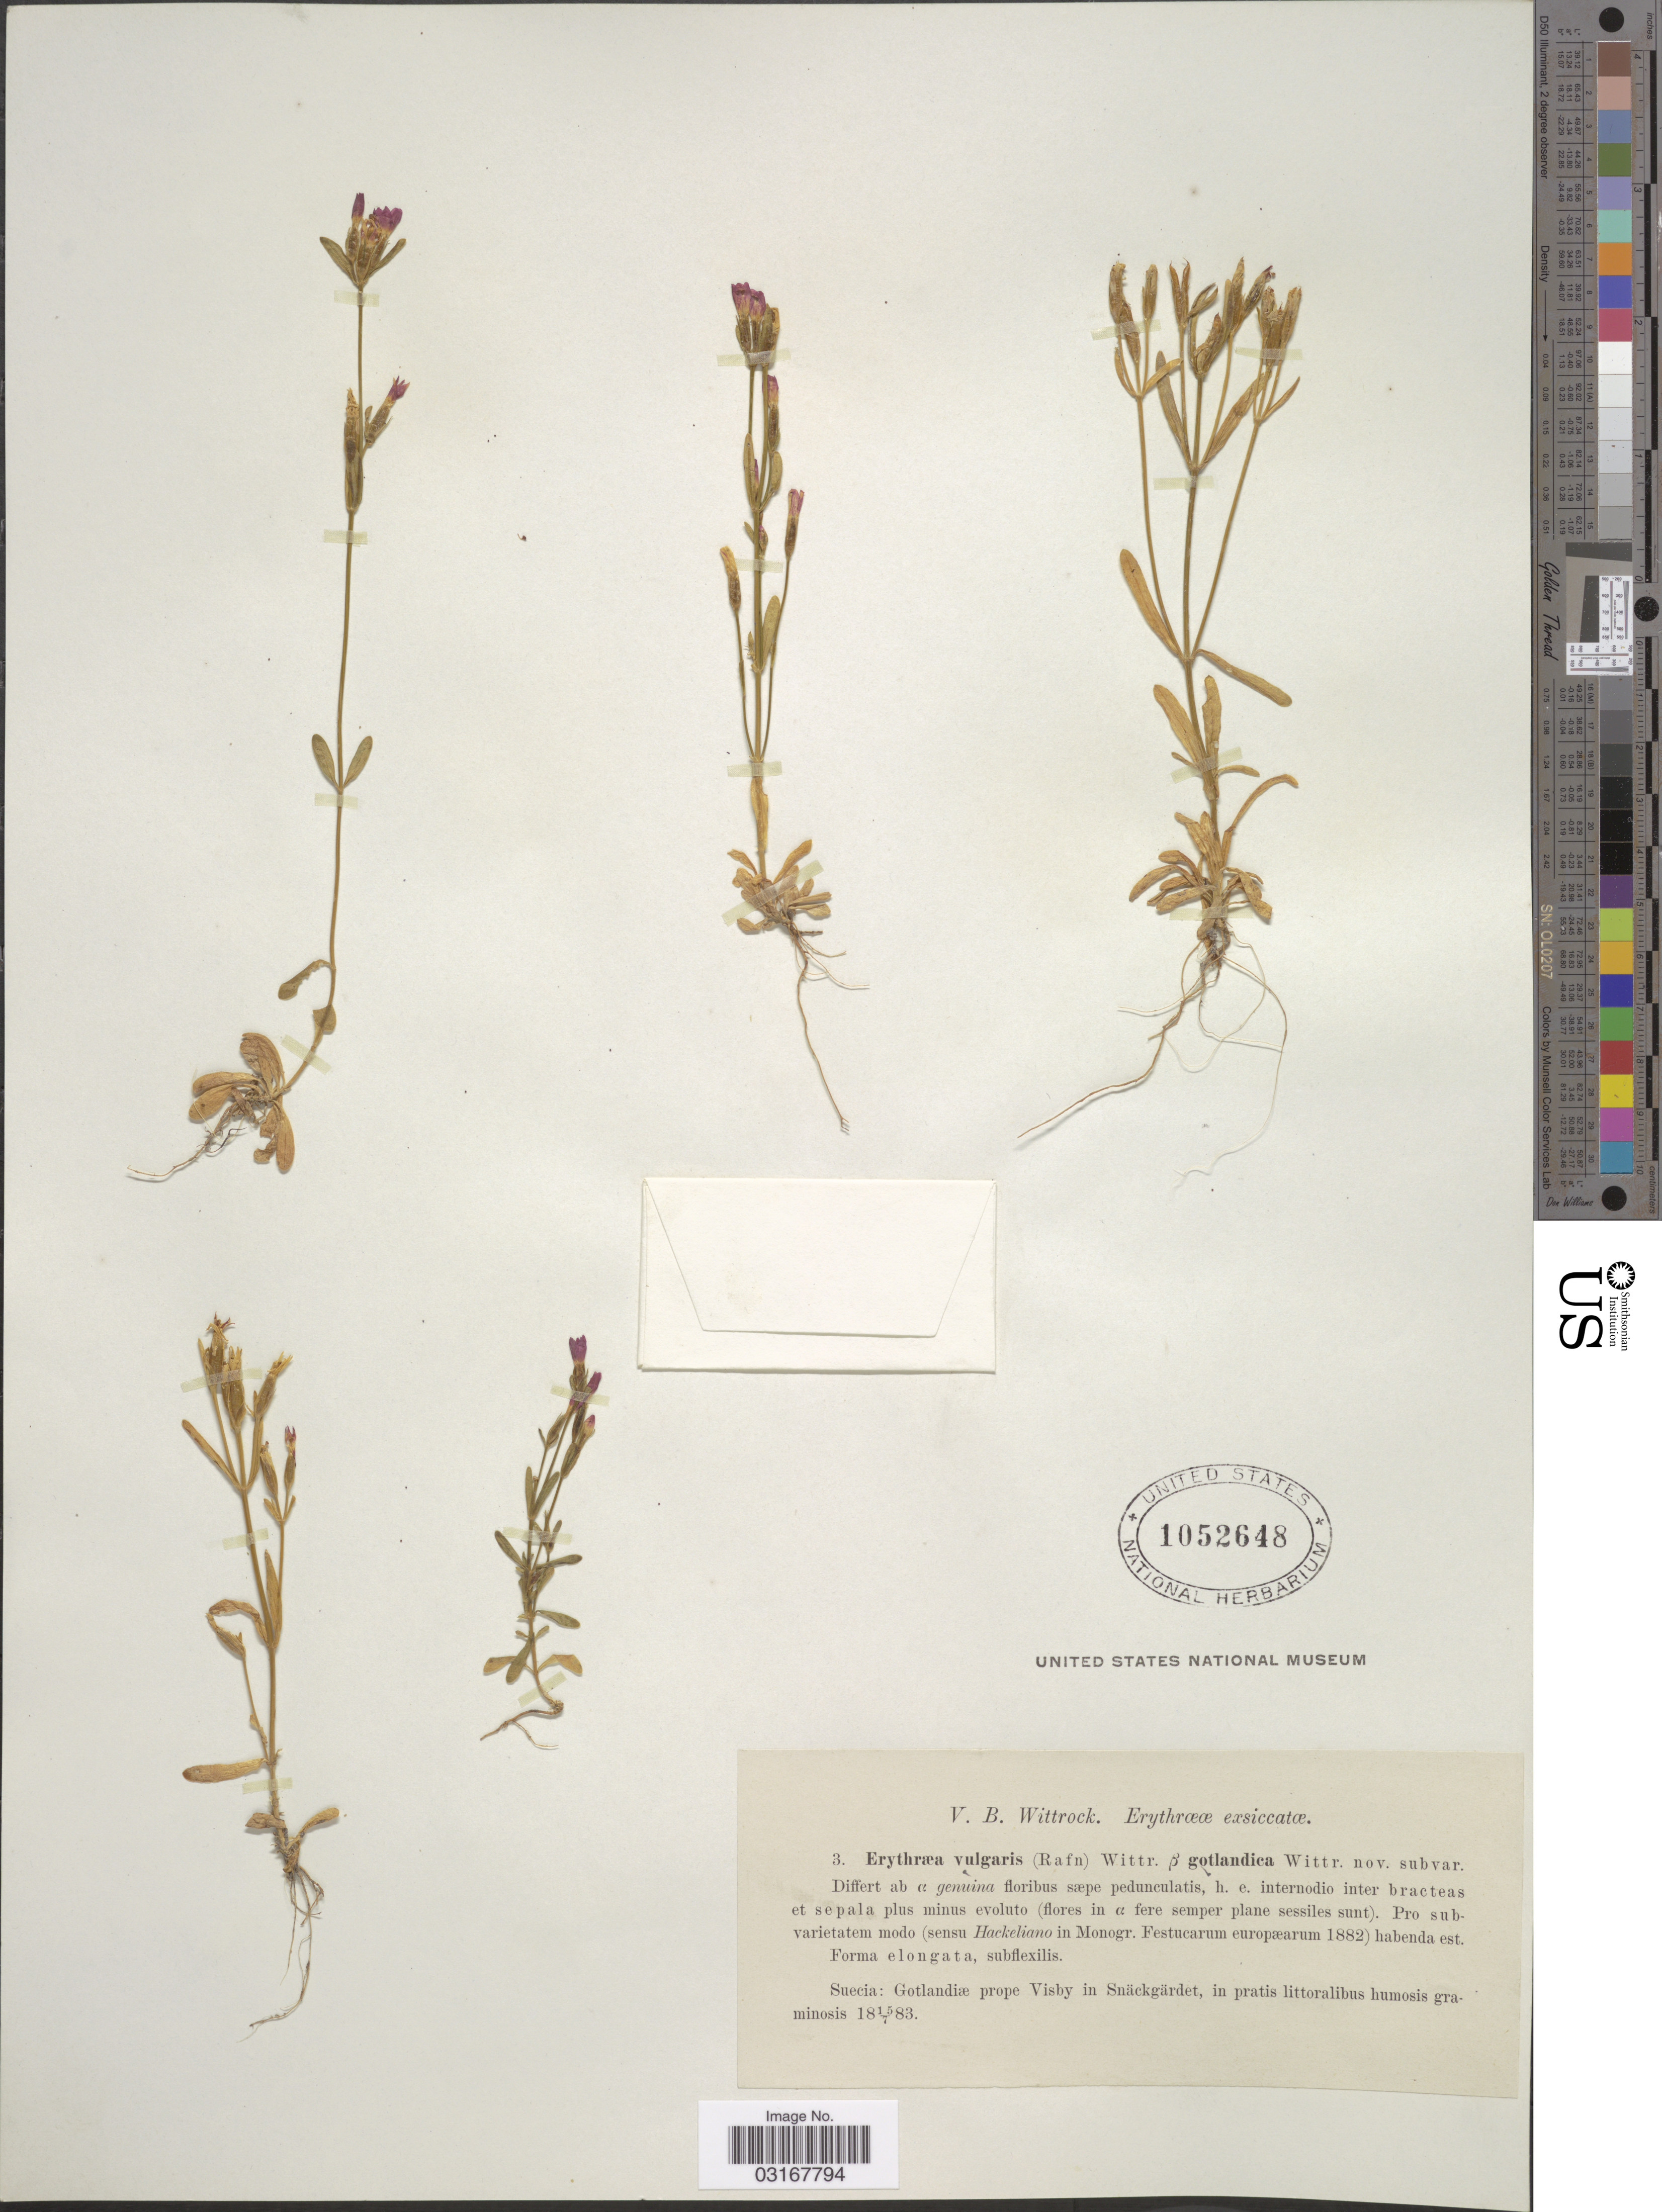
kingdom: Plantae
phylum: Tracheophyta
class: Magnoliopsida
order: Gentianales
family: Gentianaceae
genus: Centaurium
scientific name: Centaurium vulgaris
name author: Godr.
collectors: V. Wittrock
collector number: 3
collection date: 1883-07-15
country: Sweden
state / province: Gotland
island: Gotland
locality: Suecia: Gotlandiæ prope Visby in Snäckgärdet, in pratis littoralibus humosis graminosis.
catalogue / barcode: US 1052648